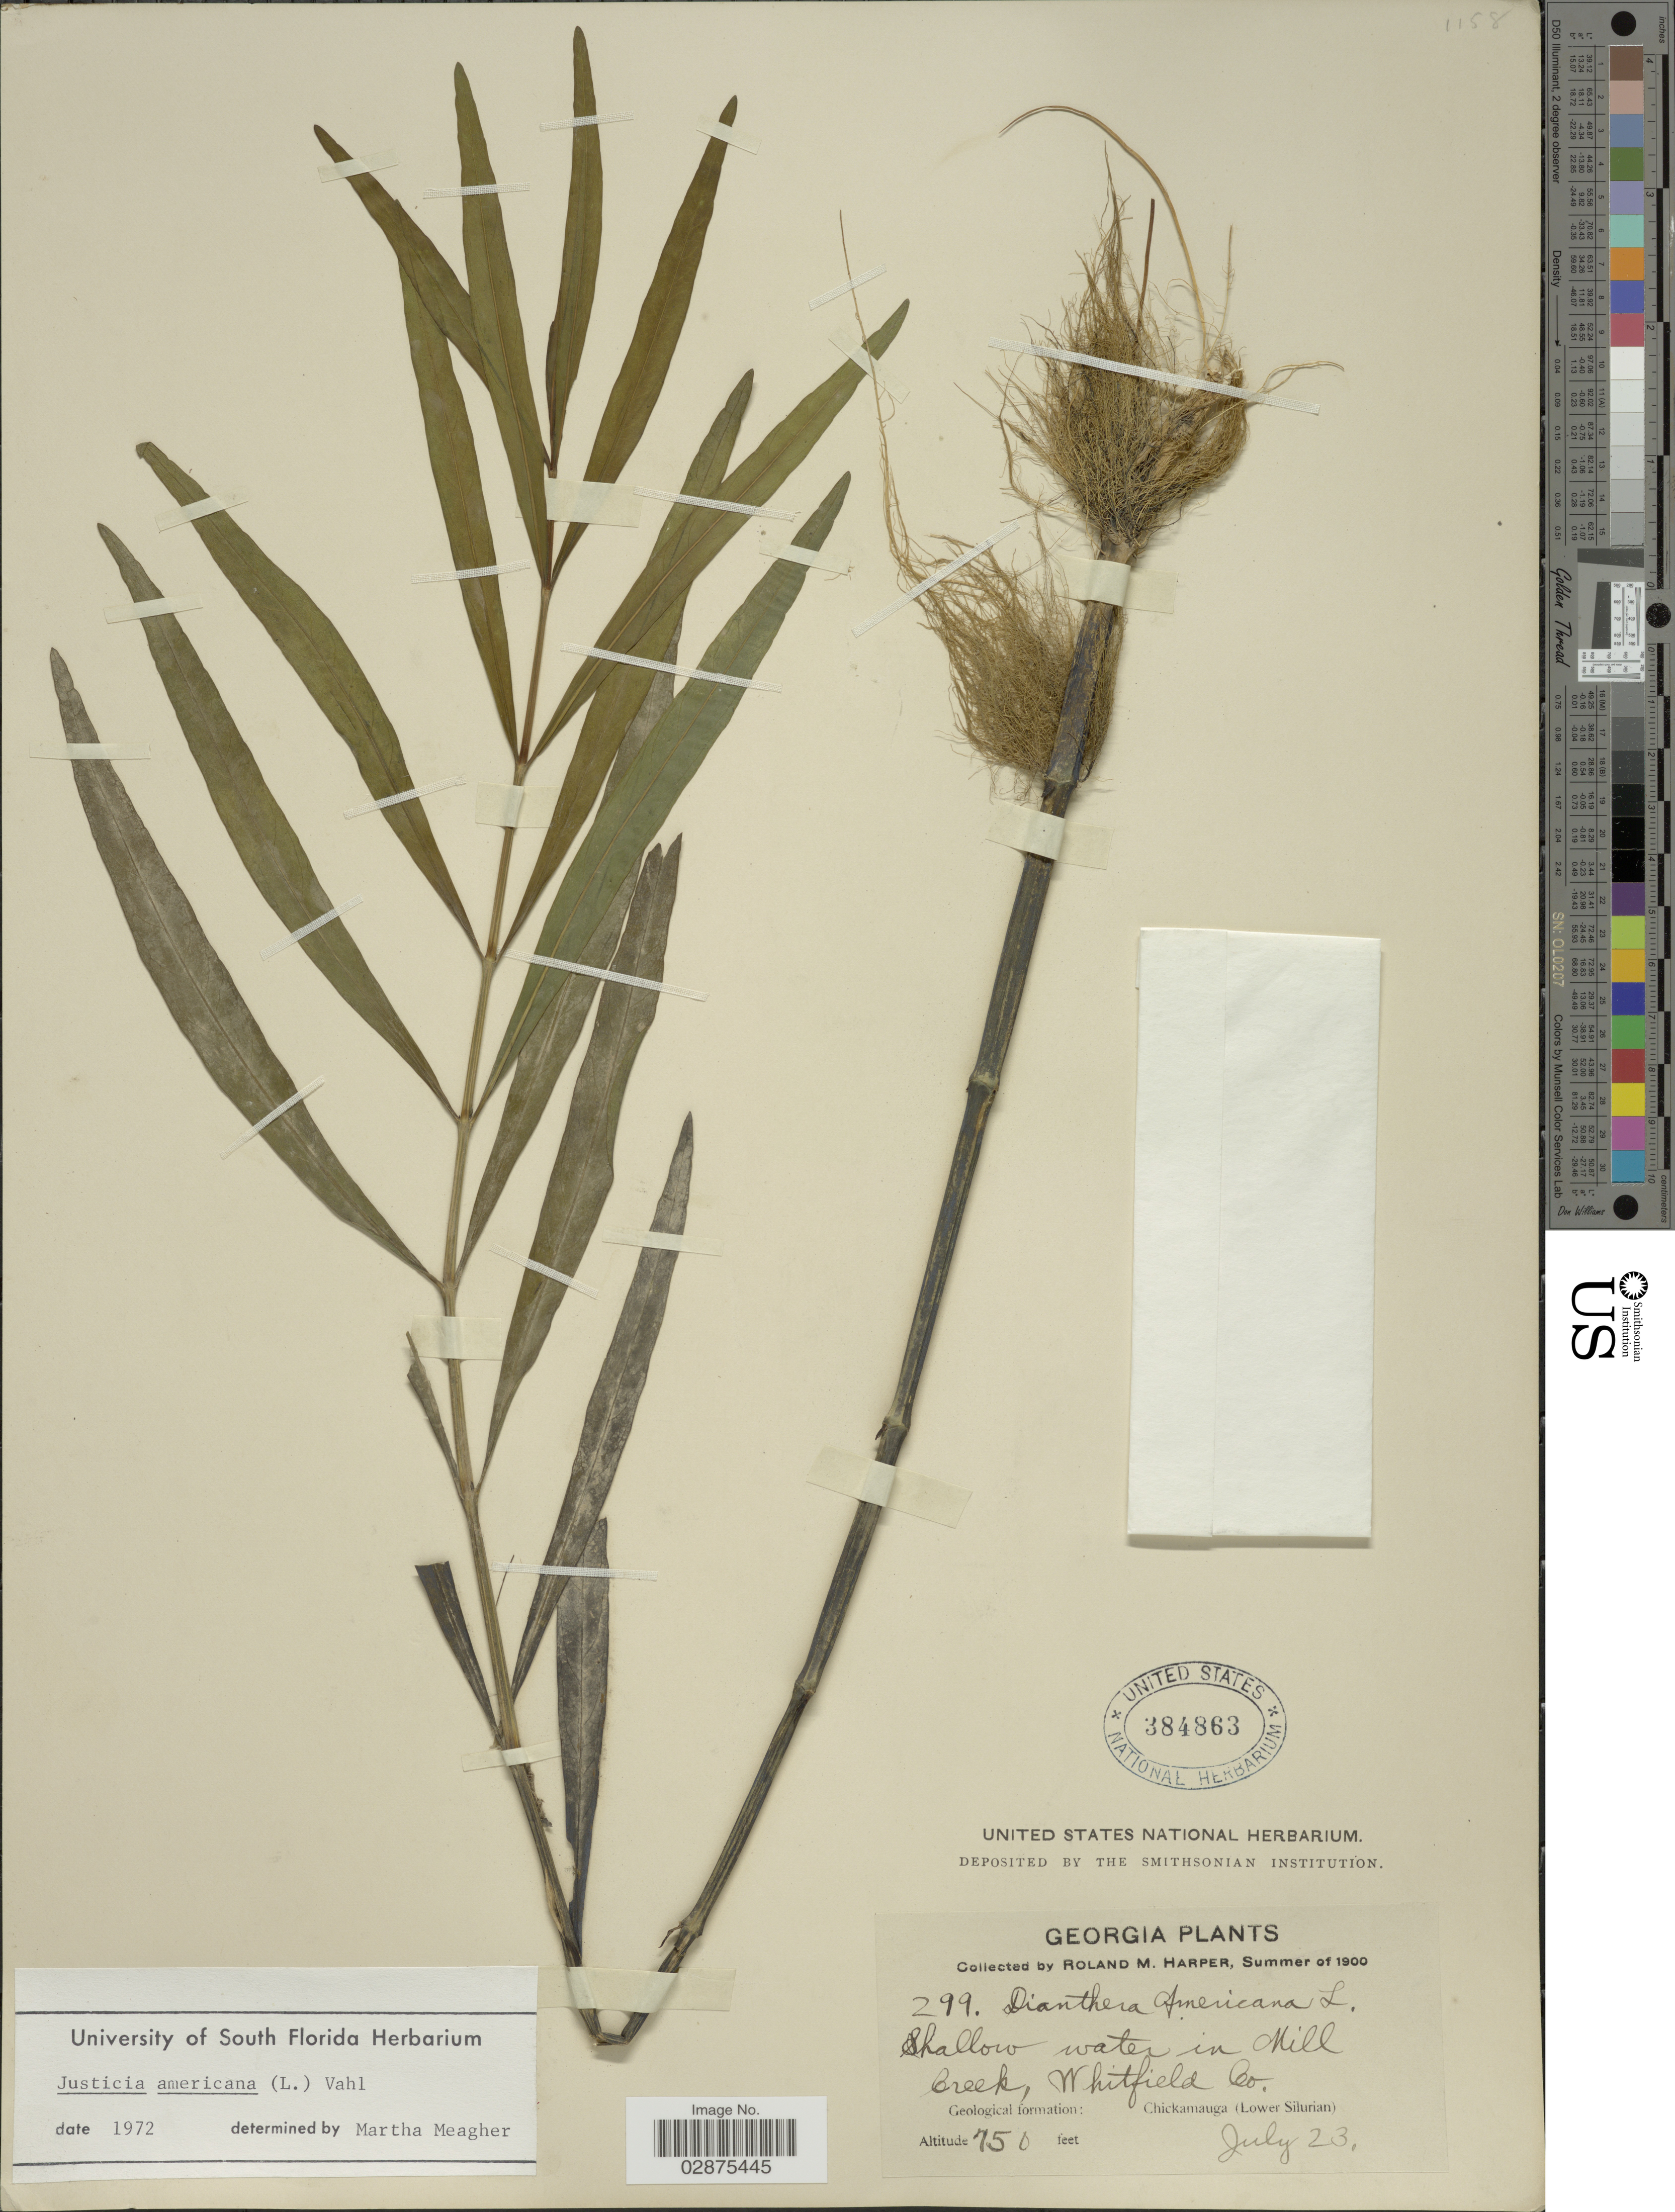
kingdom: Plantae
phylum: Tracheophyta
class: Magnoliopsida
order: Lamiales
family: Acanthaceae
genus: Justicia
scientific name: Justicia americana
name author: (L.) Vahl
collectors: R. M. Harper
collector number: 299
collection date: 1900-07-23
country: United States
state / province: Georgia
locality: Shallow water in Mill Creek, Whitfield Co. Geological formation: Chickamauga (Lower Silurian).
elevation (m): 229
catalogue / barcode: US 384863